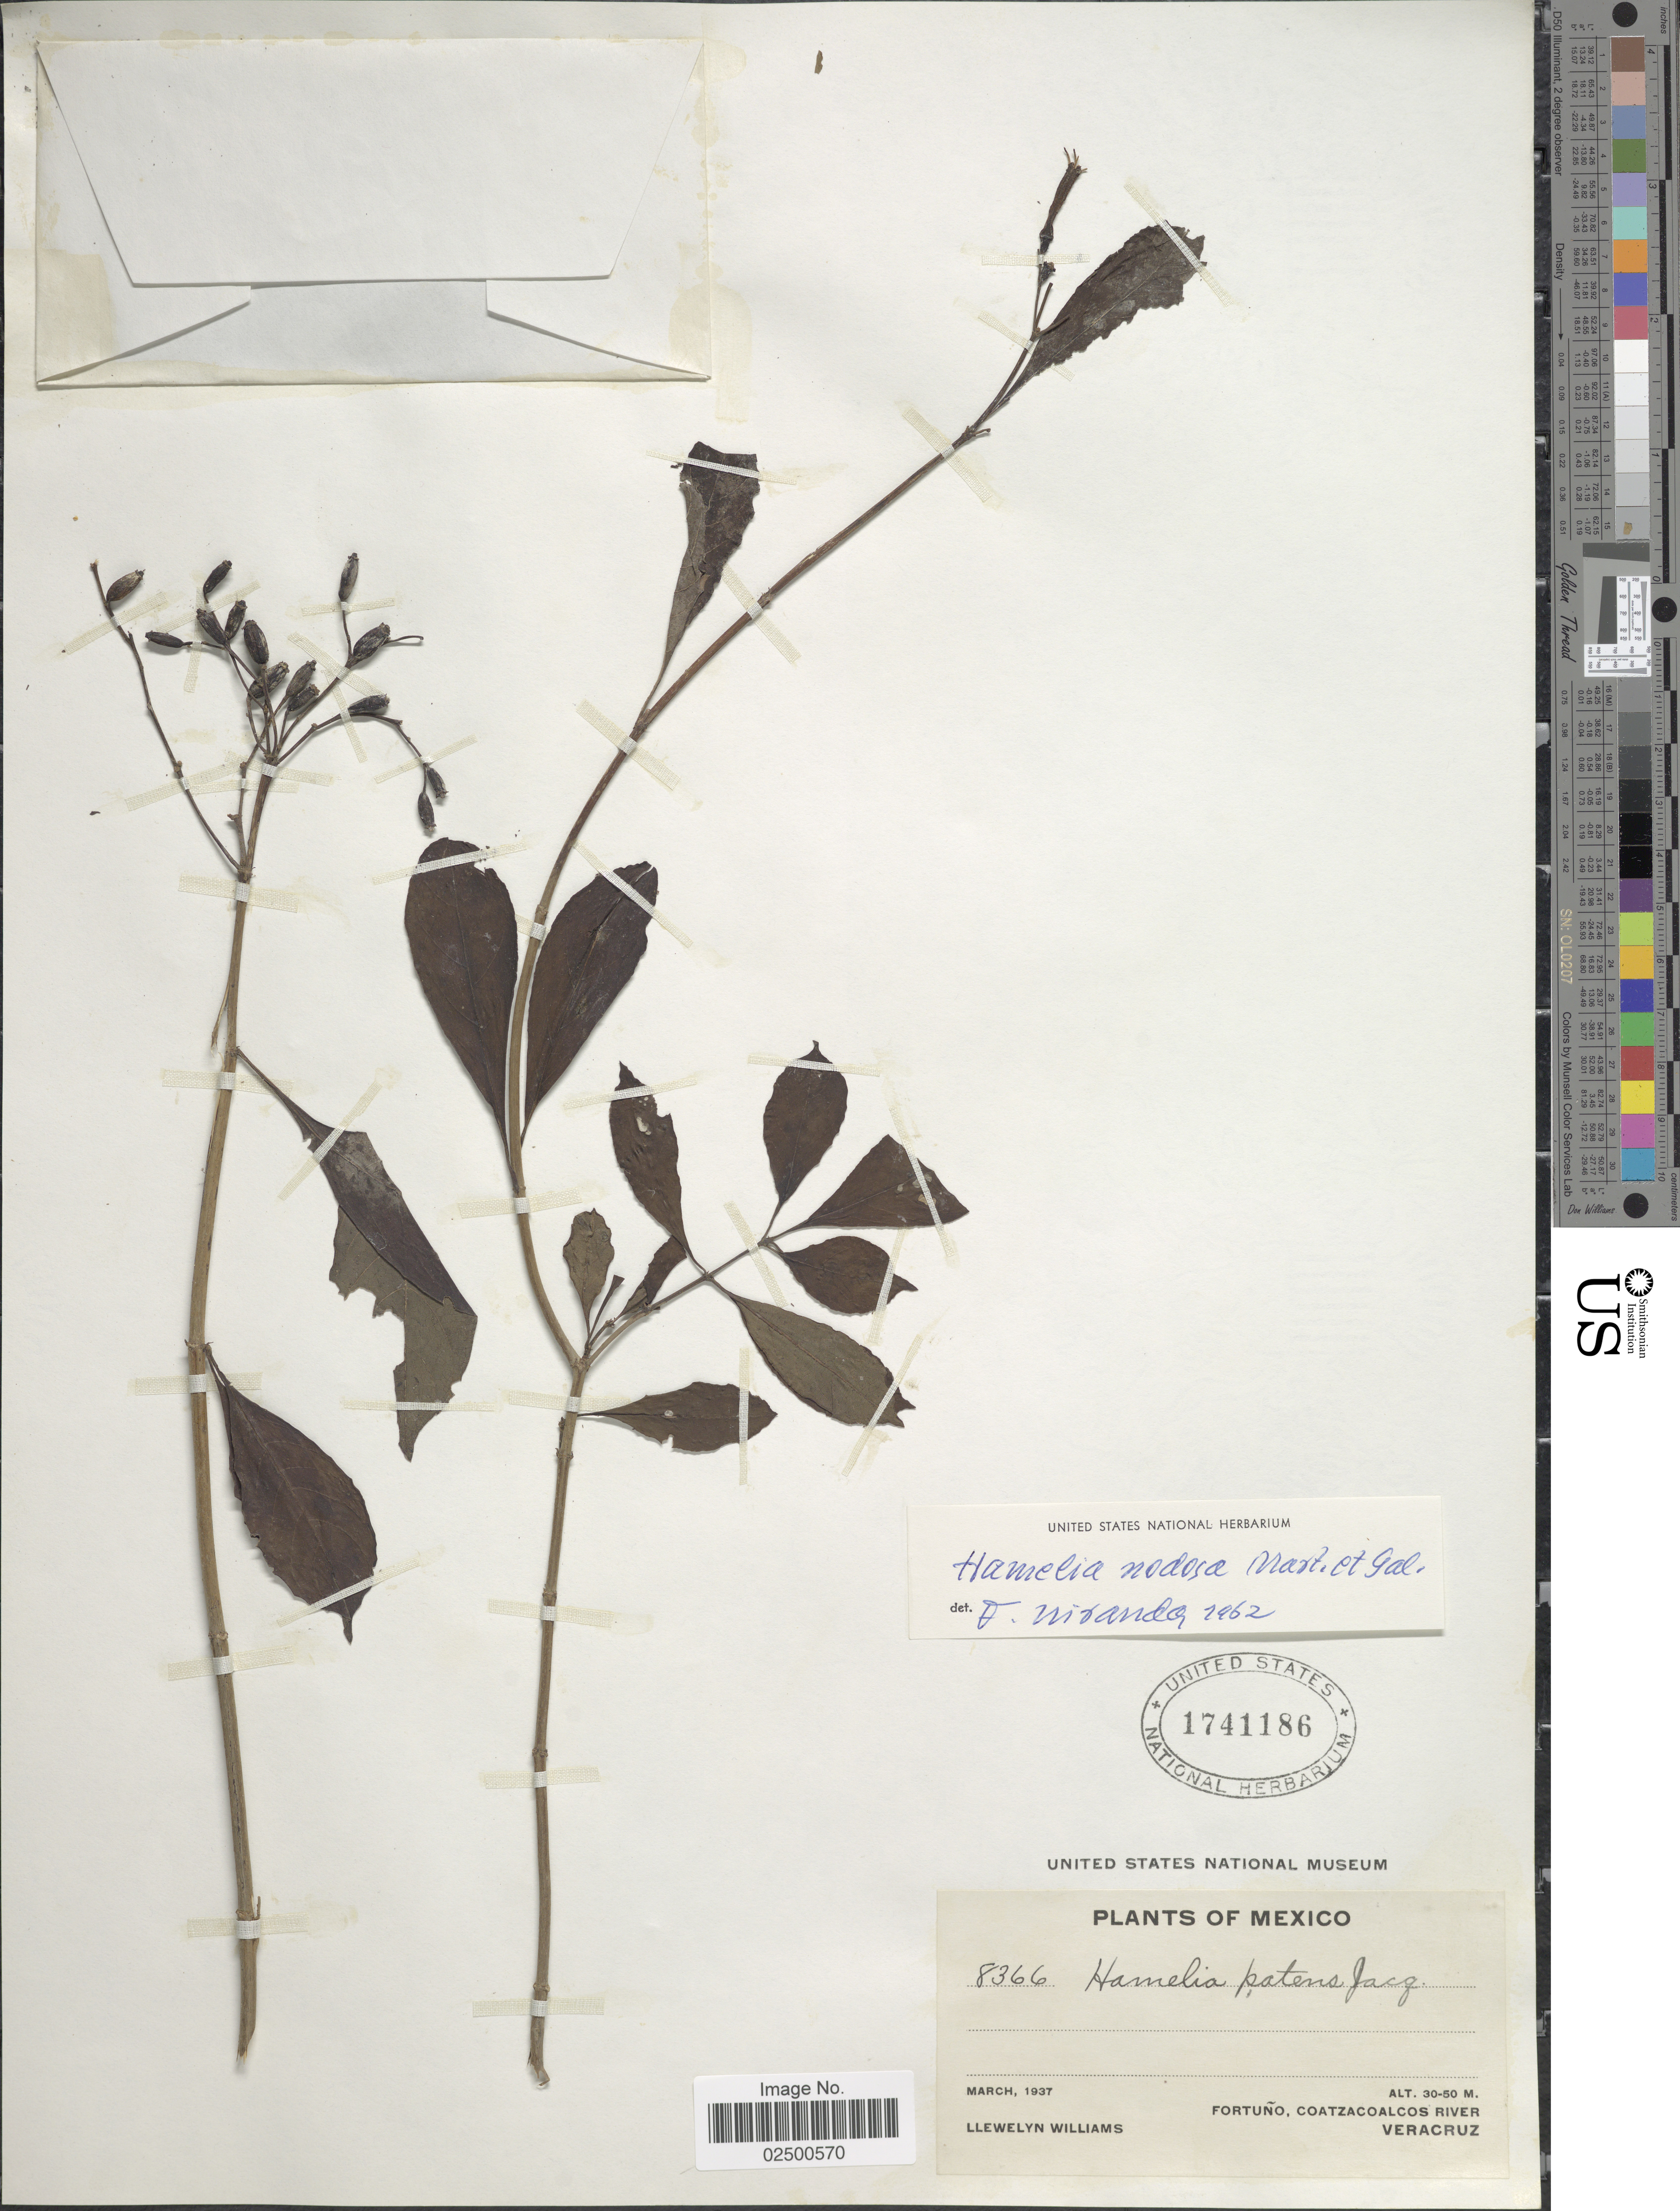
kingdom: Plantae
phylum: Tracheophyta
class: Magnoliopsida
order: Gentianales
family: Rubiaceae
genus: Hamelia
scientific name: Hamelia nodosa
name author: M. Martens & Galeotti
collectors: Ll. Williams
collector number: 8366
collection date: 1937-03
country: Mexico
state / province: Veracruz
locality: Fotuno, Coatzacoalcos River. Veracruz.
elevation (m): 30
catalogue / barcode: US 1741186